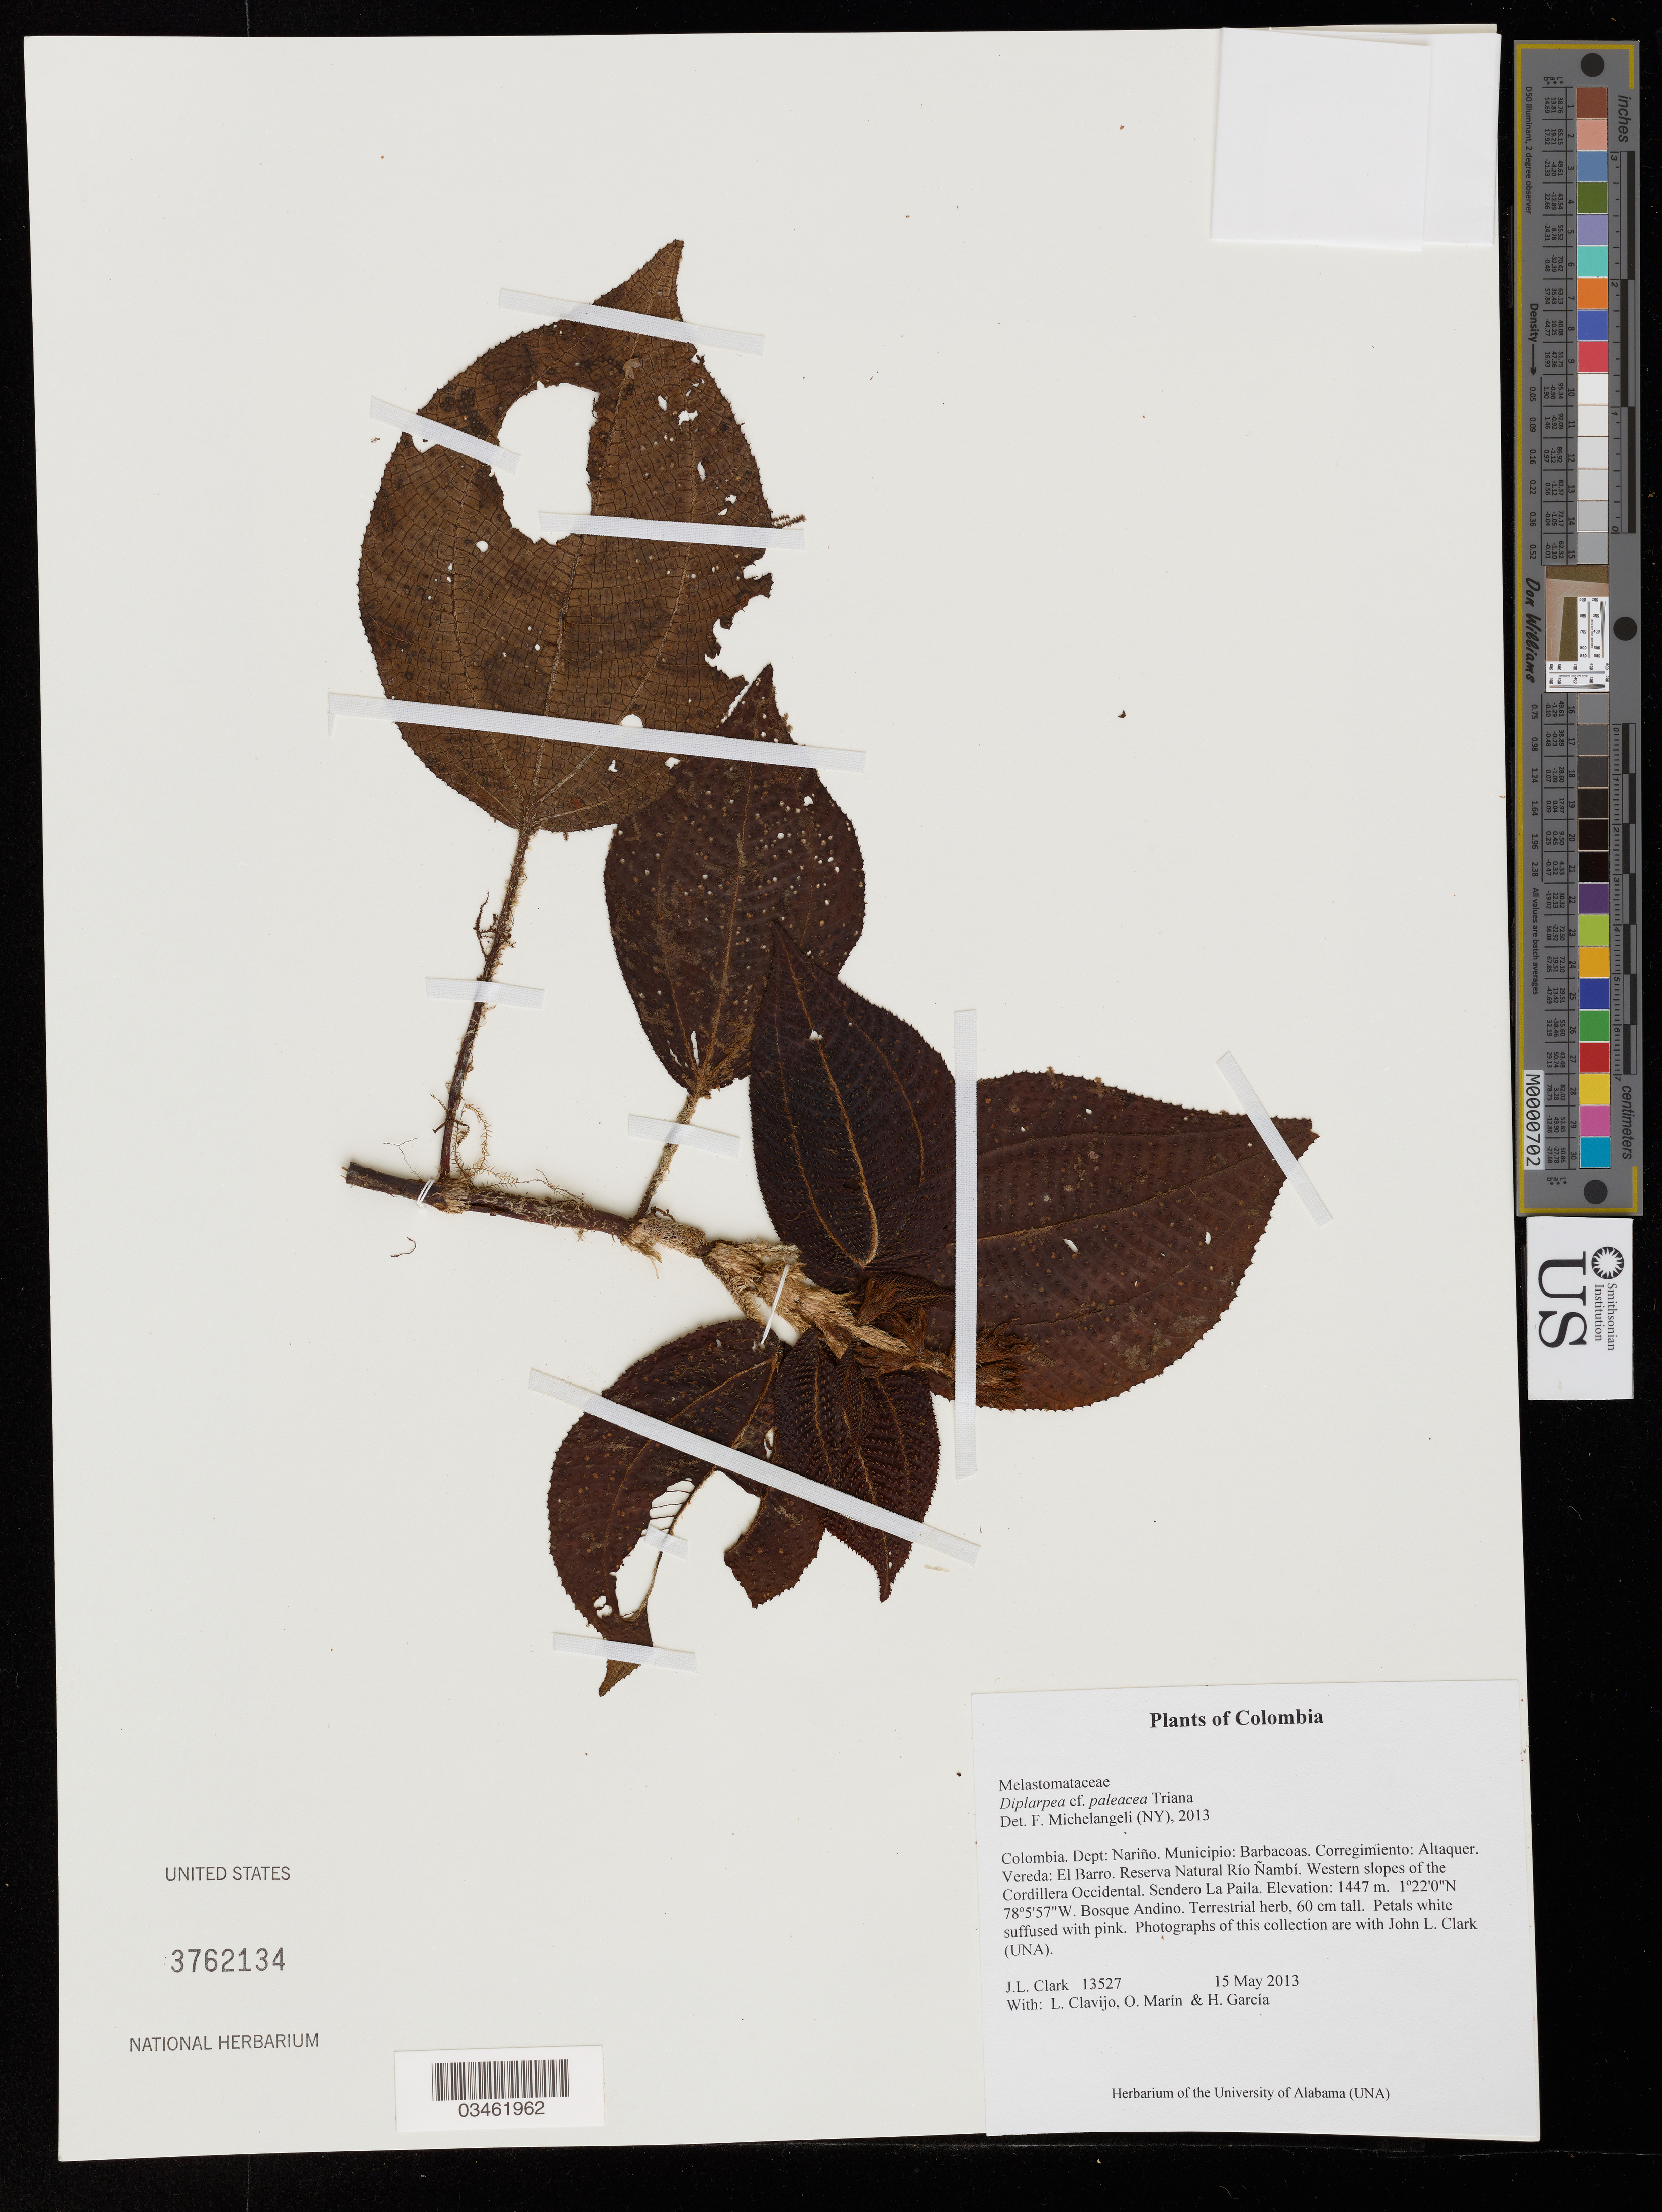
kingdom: Plantae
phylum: Tracheophyta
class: Magnoliopsida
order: Myrtales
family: Melastomataceae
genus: Diplarpea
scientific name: Diplarpea paleacea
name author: Triana ex Cogn.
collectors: J. L. Clark, L. Clavijo, O. Marín & H. Garcia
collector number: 13527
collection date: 2013-05-15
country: Colombia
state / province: Nariño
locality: Dept: Nariño. Municipio: Barbacoas. Corregimiento: Altaquer. Vereda: El Barro. Reserva Natural Río Ñambí. Western slopes of the Cordillera Occidental. Sendero La Paila.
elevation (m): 1447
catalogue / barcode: US 3762134